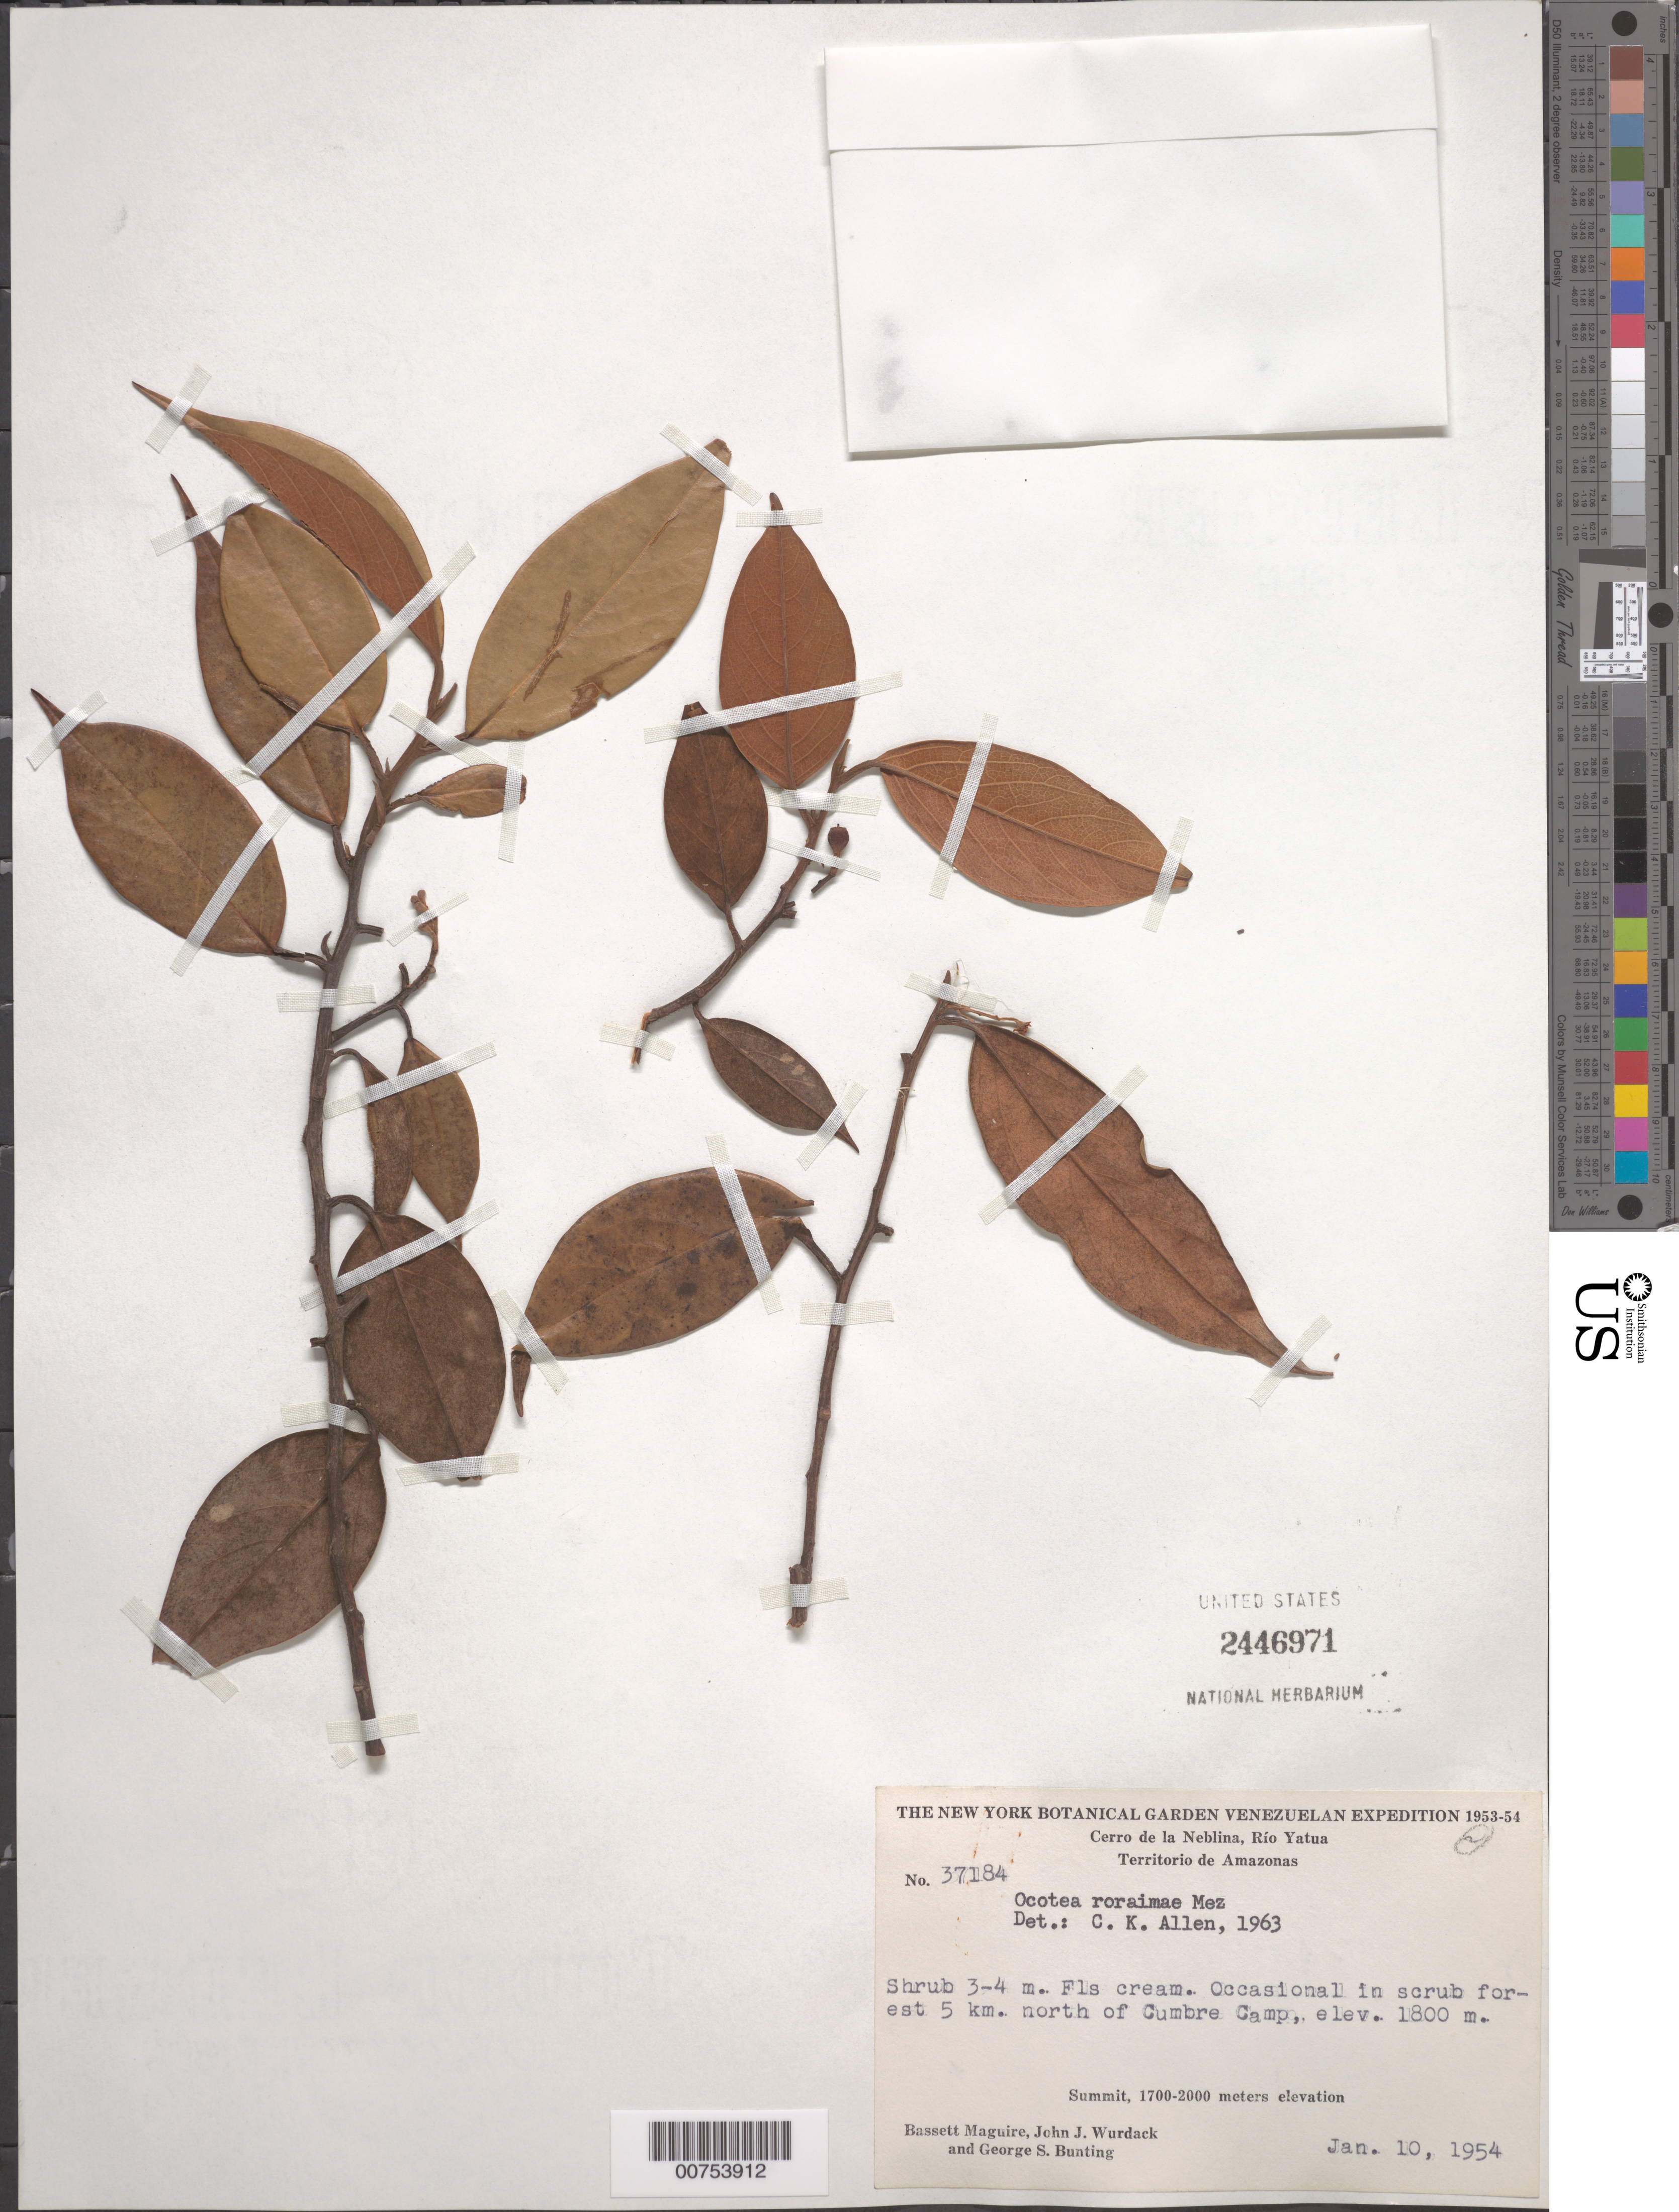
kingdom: Plantae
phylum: Tracheophyta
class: Magnoliopsida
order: Laurales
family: Lauraceae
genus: Ocotea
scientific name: Ocotea roraimae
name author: Mez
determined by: Allen, C. K.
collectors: B. Maguire, J. J. Wurdack & G. S. Bunting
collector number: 37184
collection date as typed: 10-Jan-54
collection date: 1954-01-10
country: Venezuela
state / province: Amazonas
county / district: Río Negro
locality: Cerro de la Neblina, Río Yatua, 5 km N of Cumbre Camp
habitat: Scrub forest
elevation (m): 1800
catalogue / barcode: US 2446971